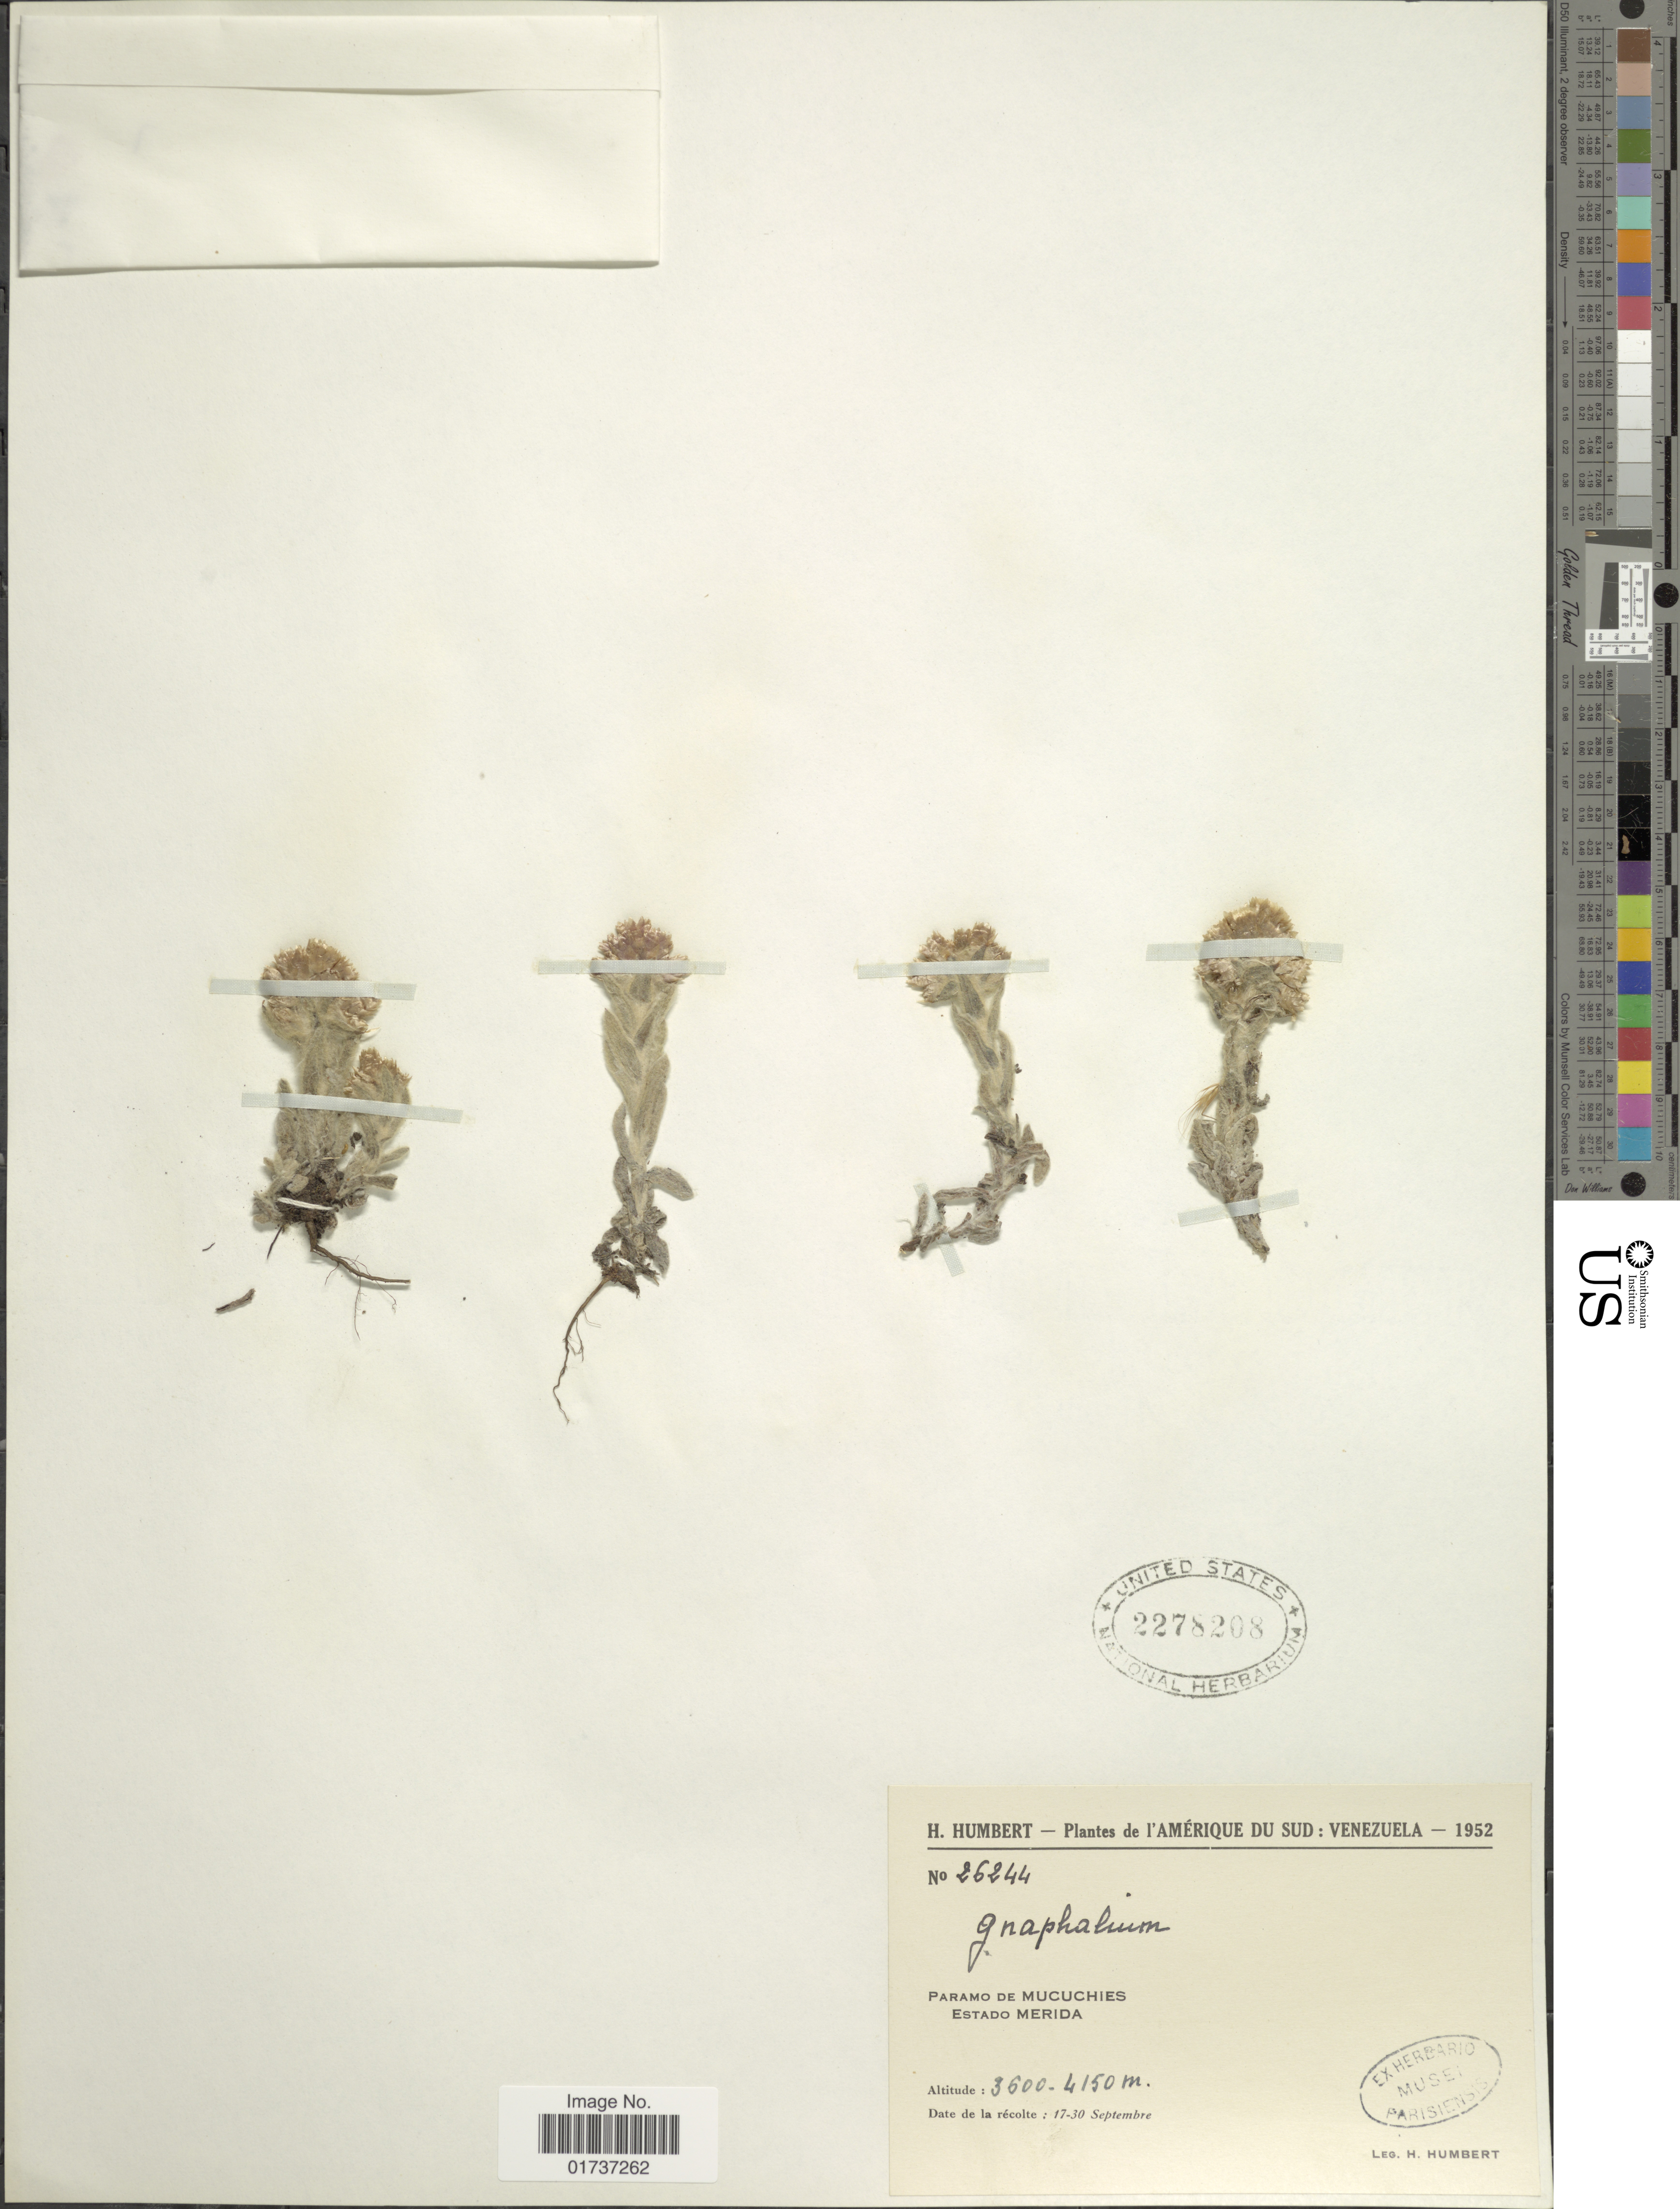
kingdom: Plantae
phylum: Tracheophyta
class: Magnoliopsida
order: Asterales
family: Asteraceae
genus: Gnaphalium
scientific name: Gnaphalium sp.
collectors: H. Humbert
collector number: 26244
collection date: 1952-09-17/1952-09-30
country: Venezuela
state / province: Mérida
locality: L'Amerique du Sud, Paramo de Mucuchies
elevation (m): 3600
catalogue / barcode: US 2278208